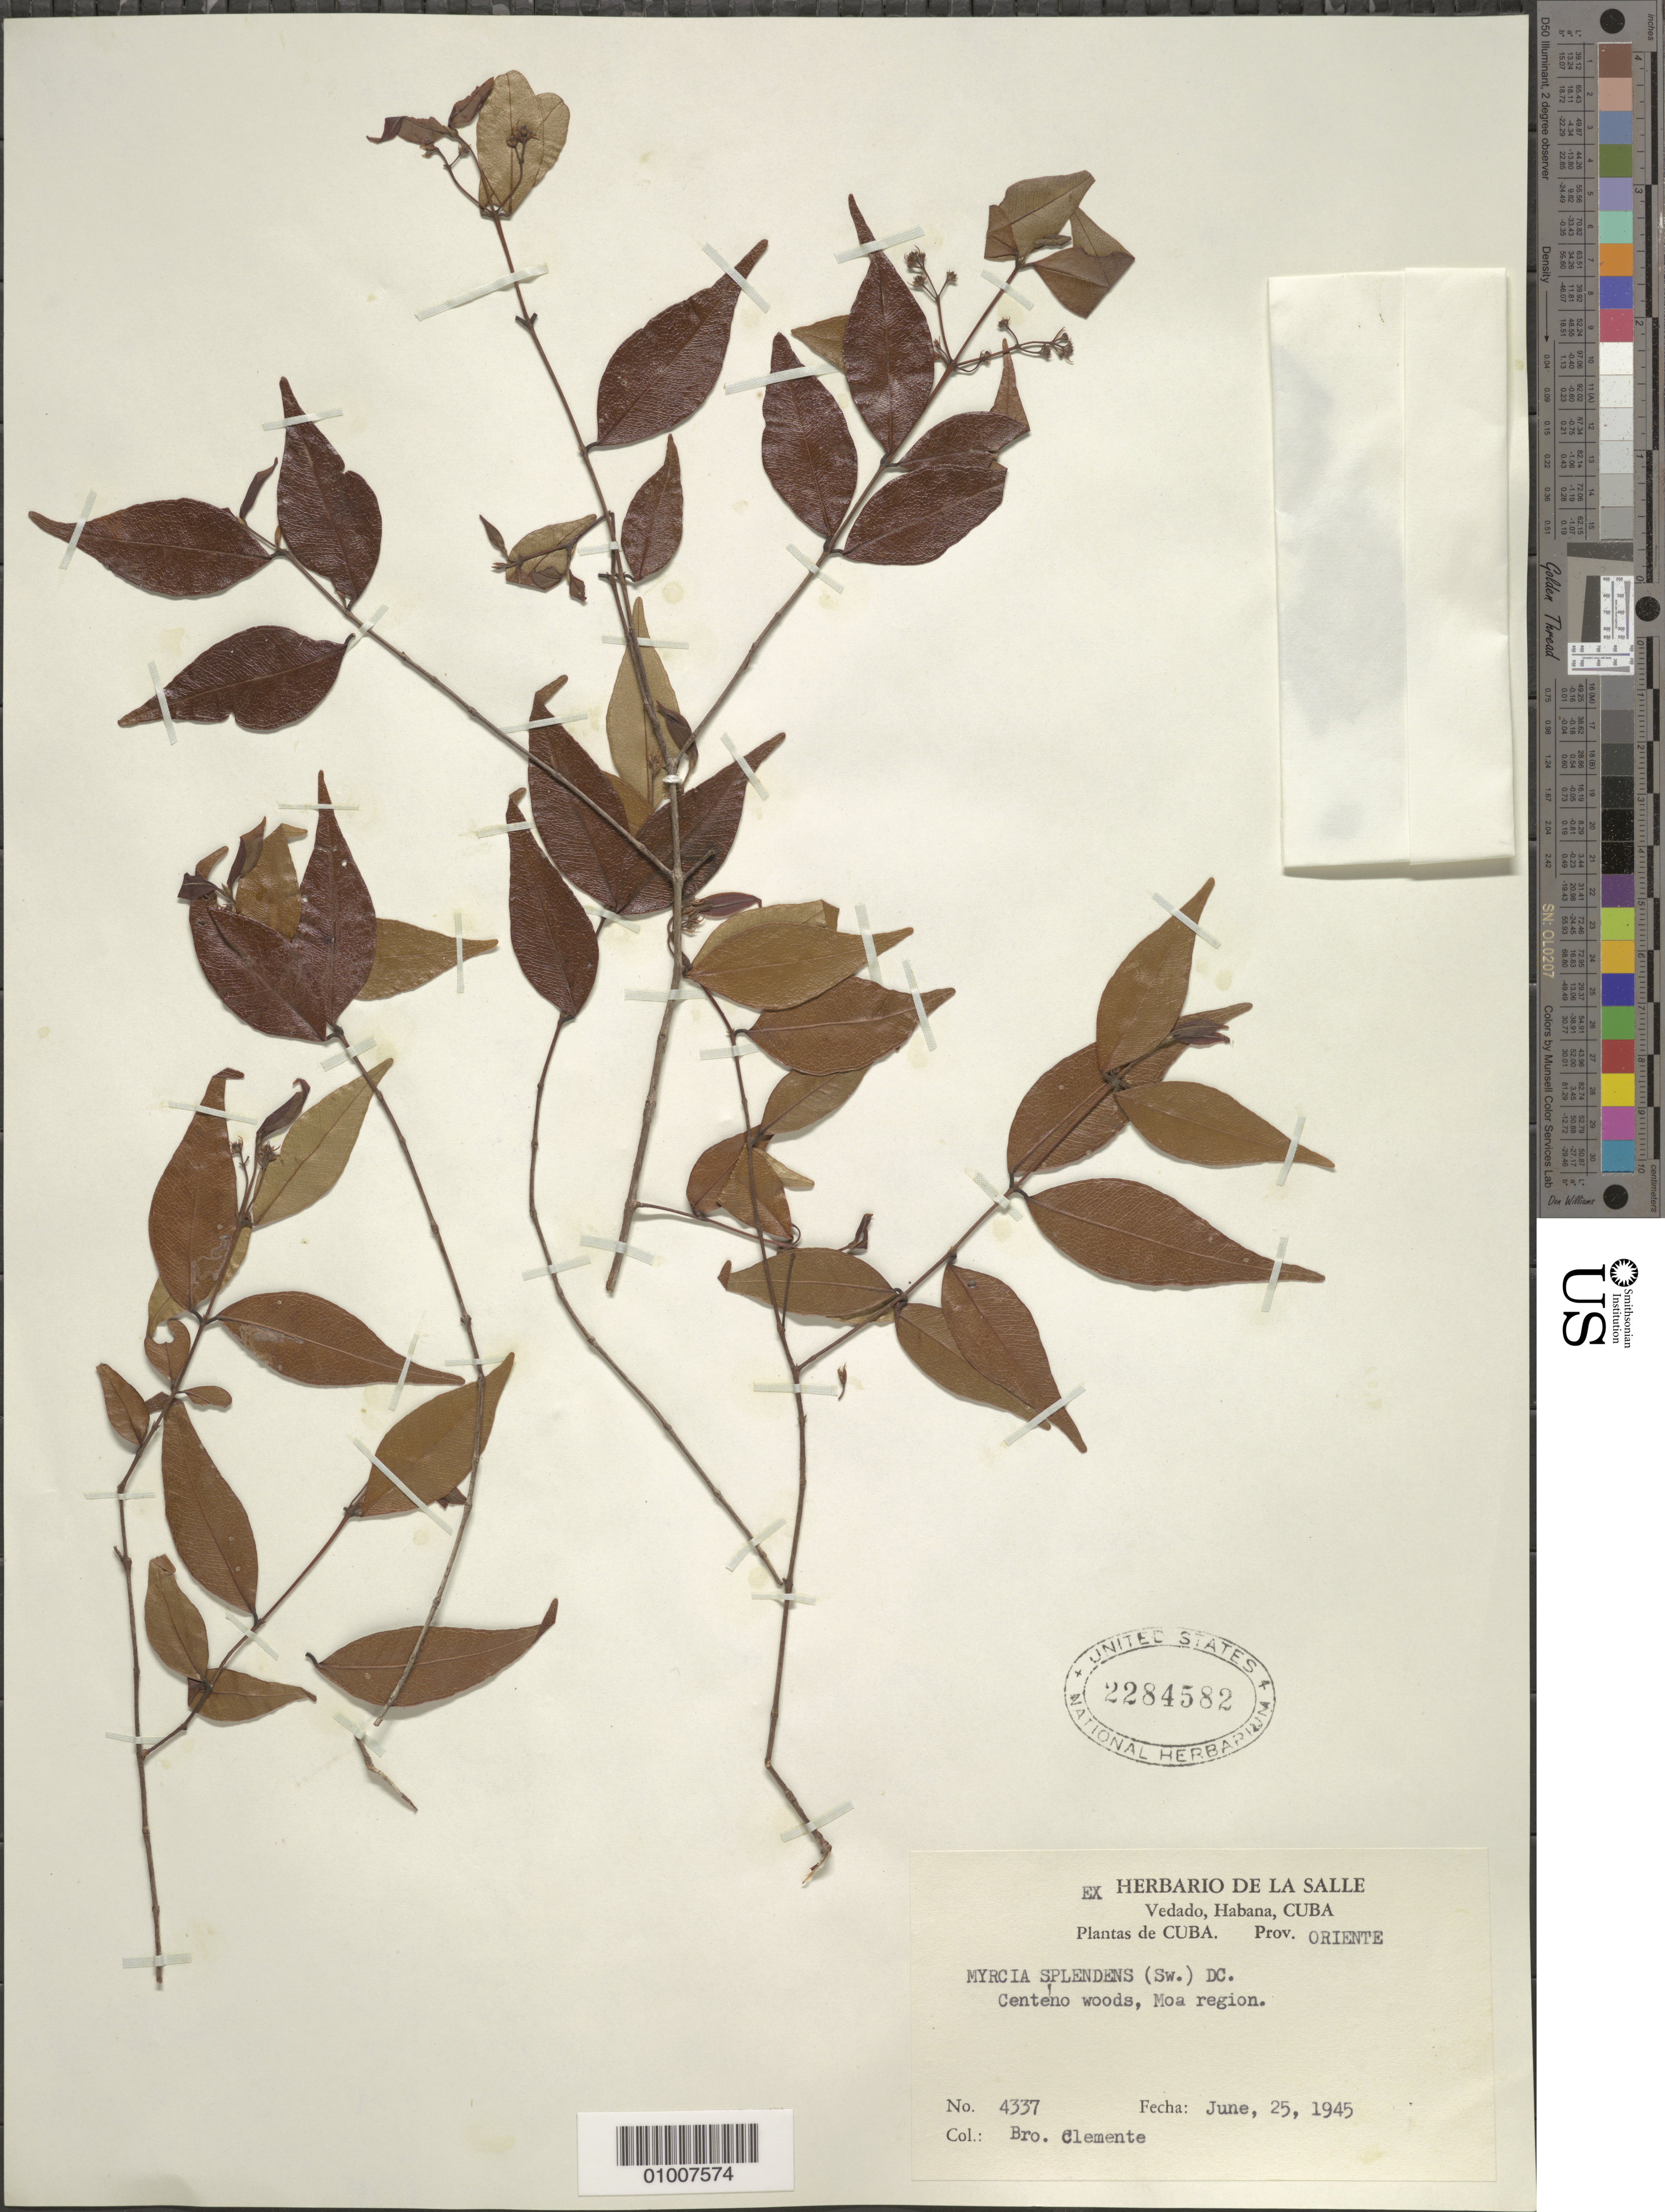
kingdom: Plantae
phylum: Tracheophyta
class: Magnoliopsida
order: Myrtales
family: Myrtaceae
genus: Myrcia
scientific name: Myrcia splendens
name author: (Sw.) DC.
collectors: Bro. Clemente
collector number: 4337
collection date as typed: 25 Jun 1945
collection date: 1945-06-25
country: Cuba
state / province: Holguín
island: Cuba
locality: Centeno woods, Moa region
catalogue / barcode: US 2284582